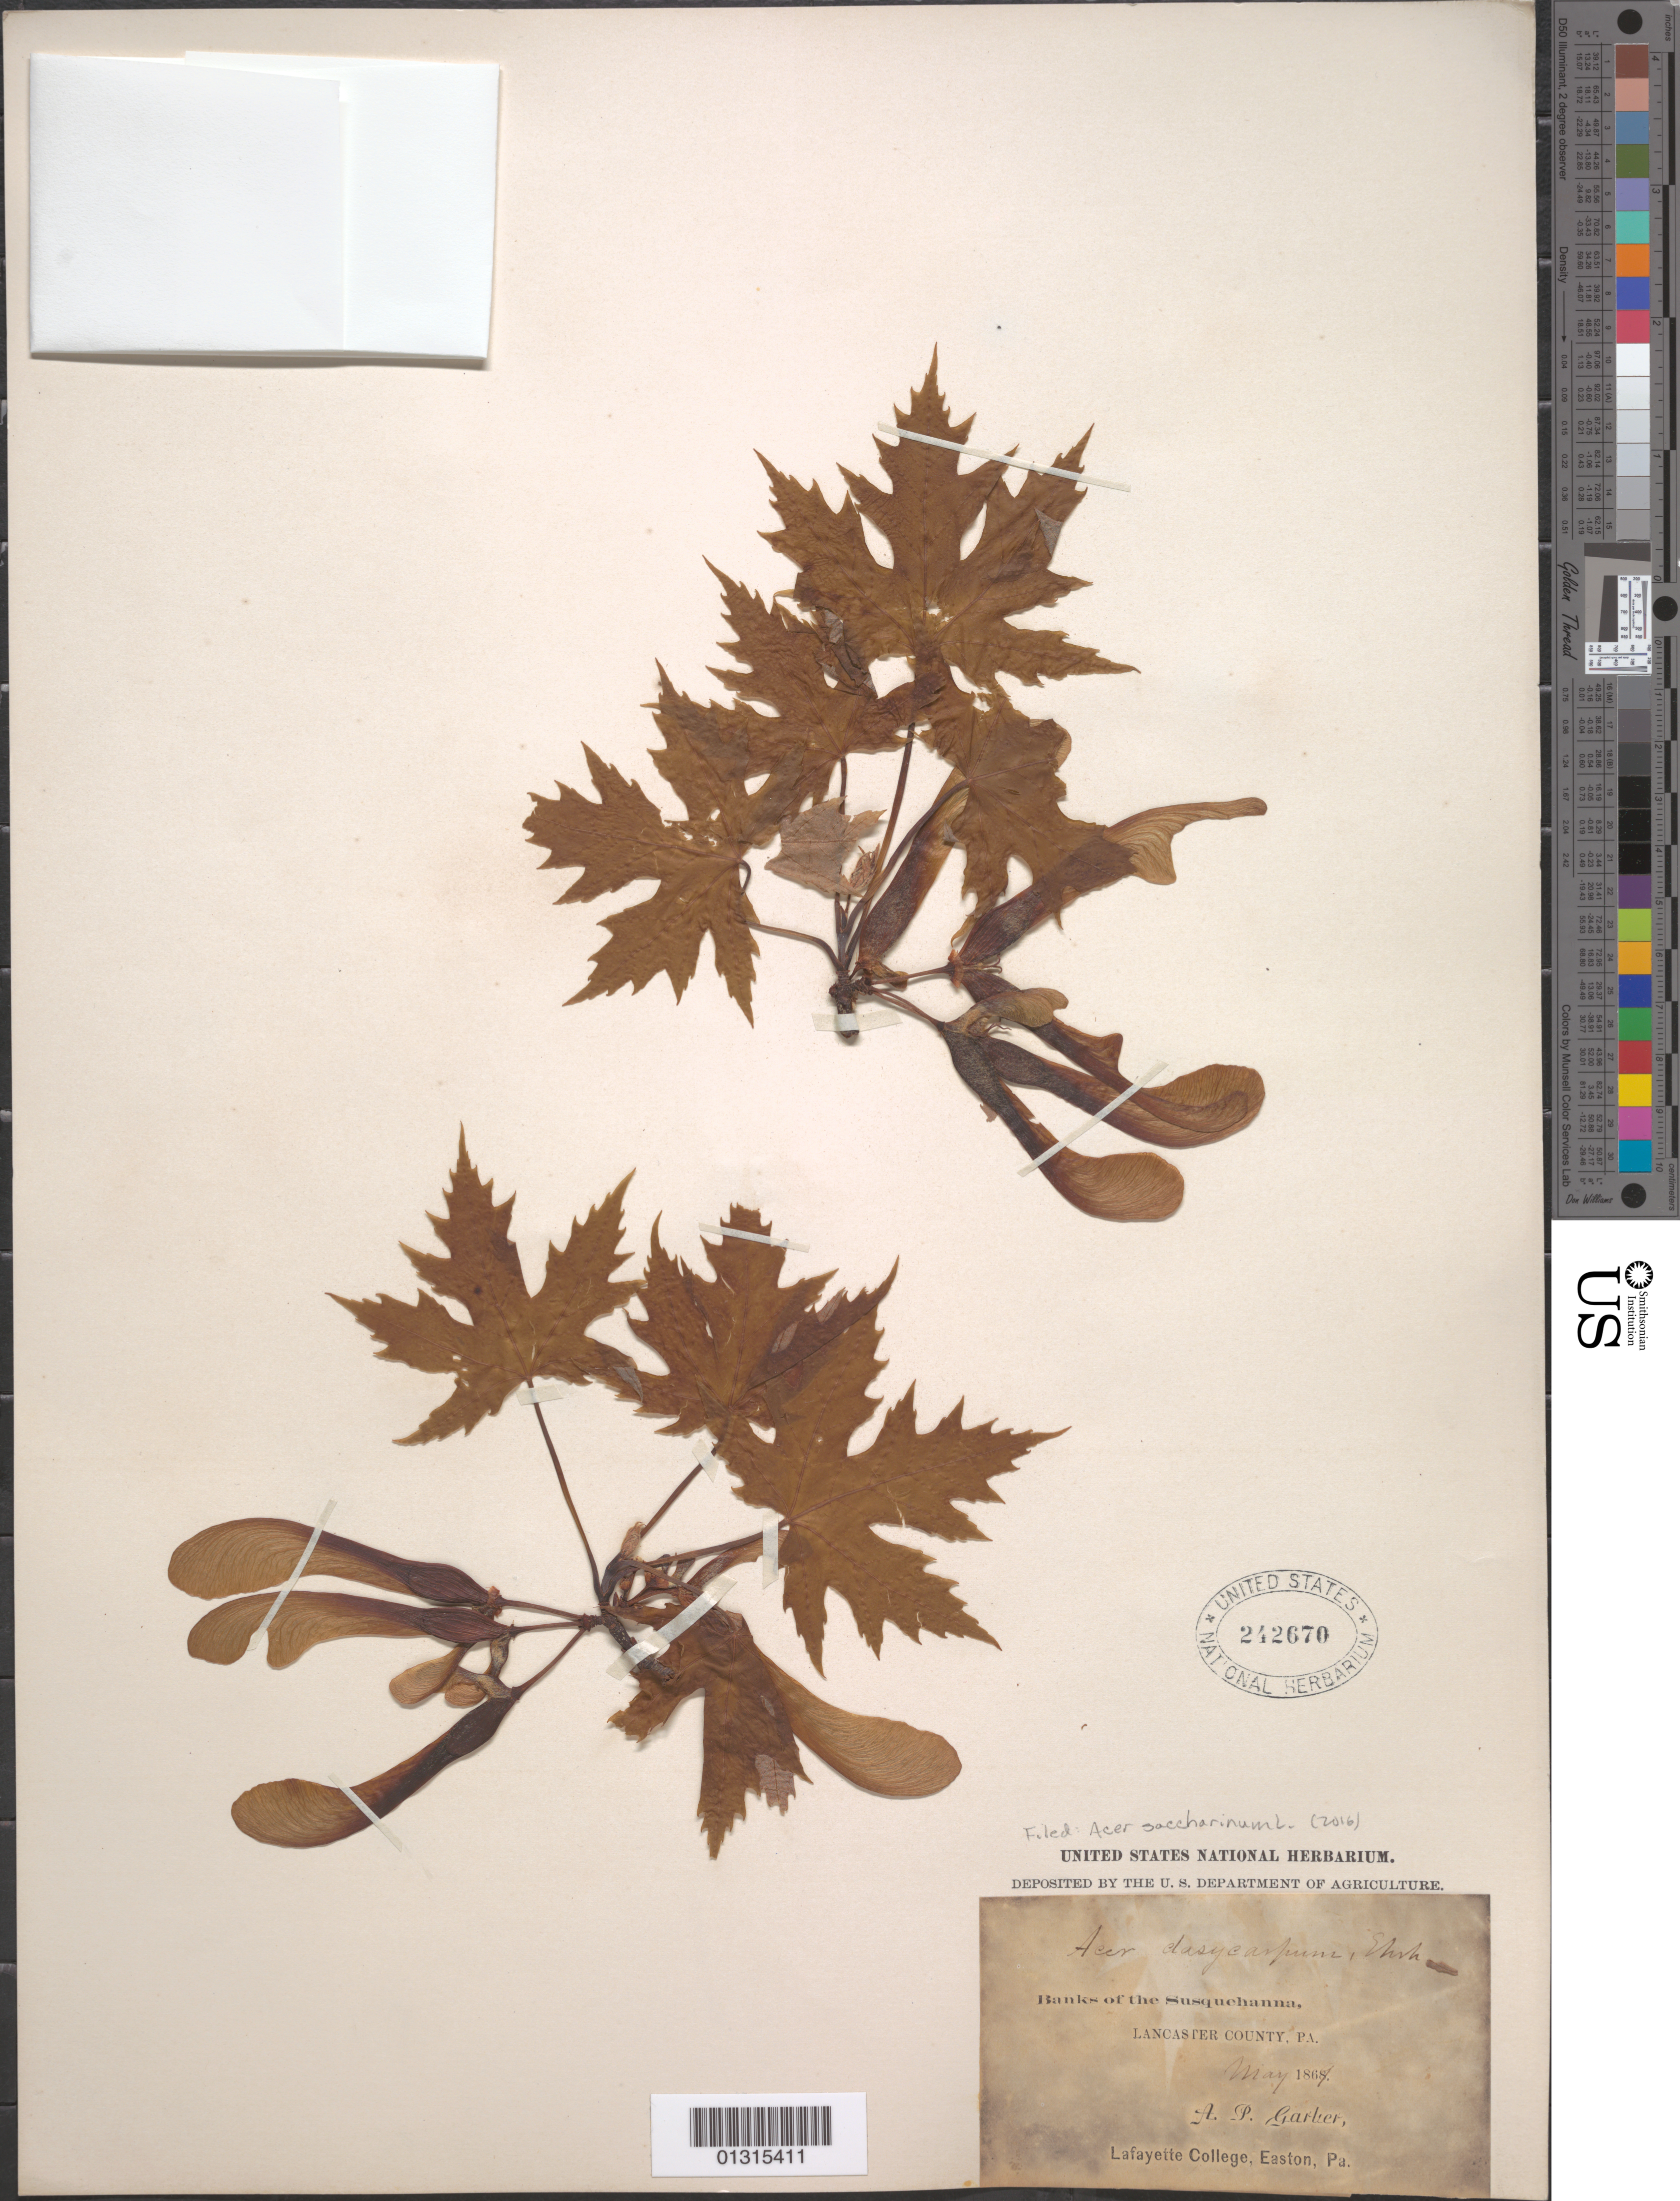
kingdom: Plantae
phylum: Tracheophyta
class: Magnoliopsida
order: Sapindales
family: Sapindaceae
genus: Acer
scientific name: Acer saccharinum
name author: L.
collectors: A. P. Garber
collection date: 1867-05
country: United States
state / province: Pennsylvania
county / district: Lancaster County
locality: Lancaster County, banks of the Susquehanna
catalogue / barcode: US 242670